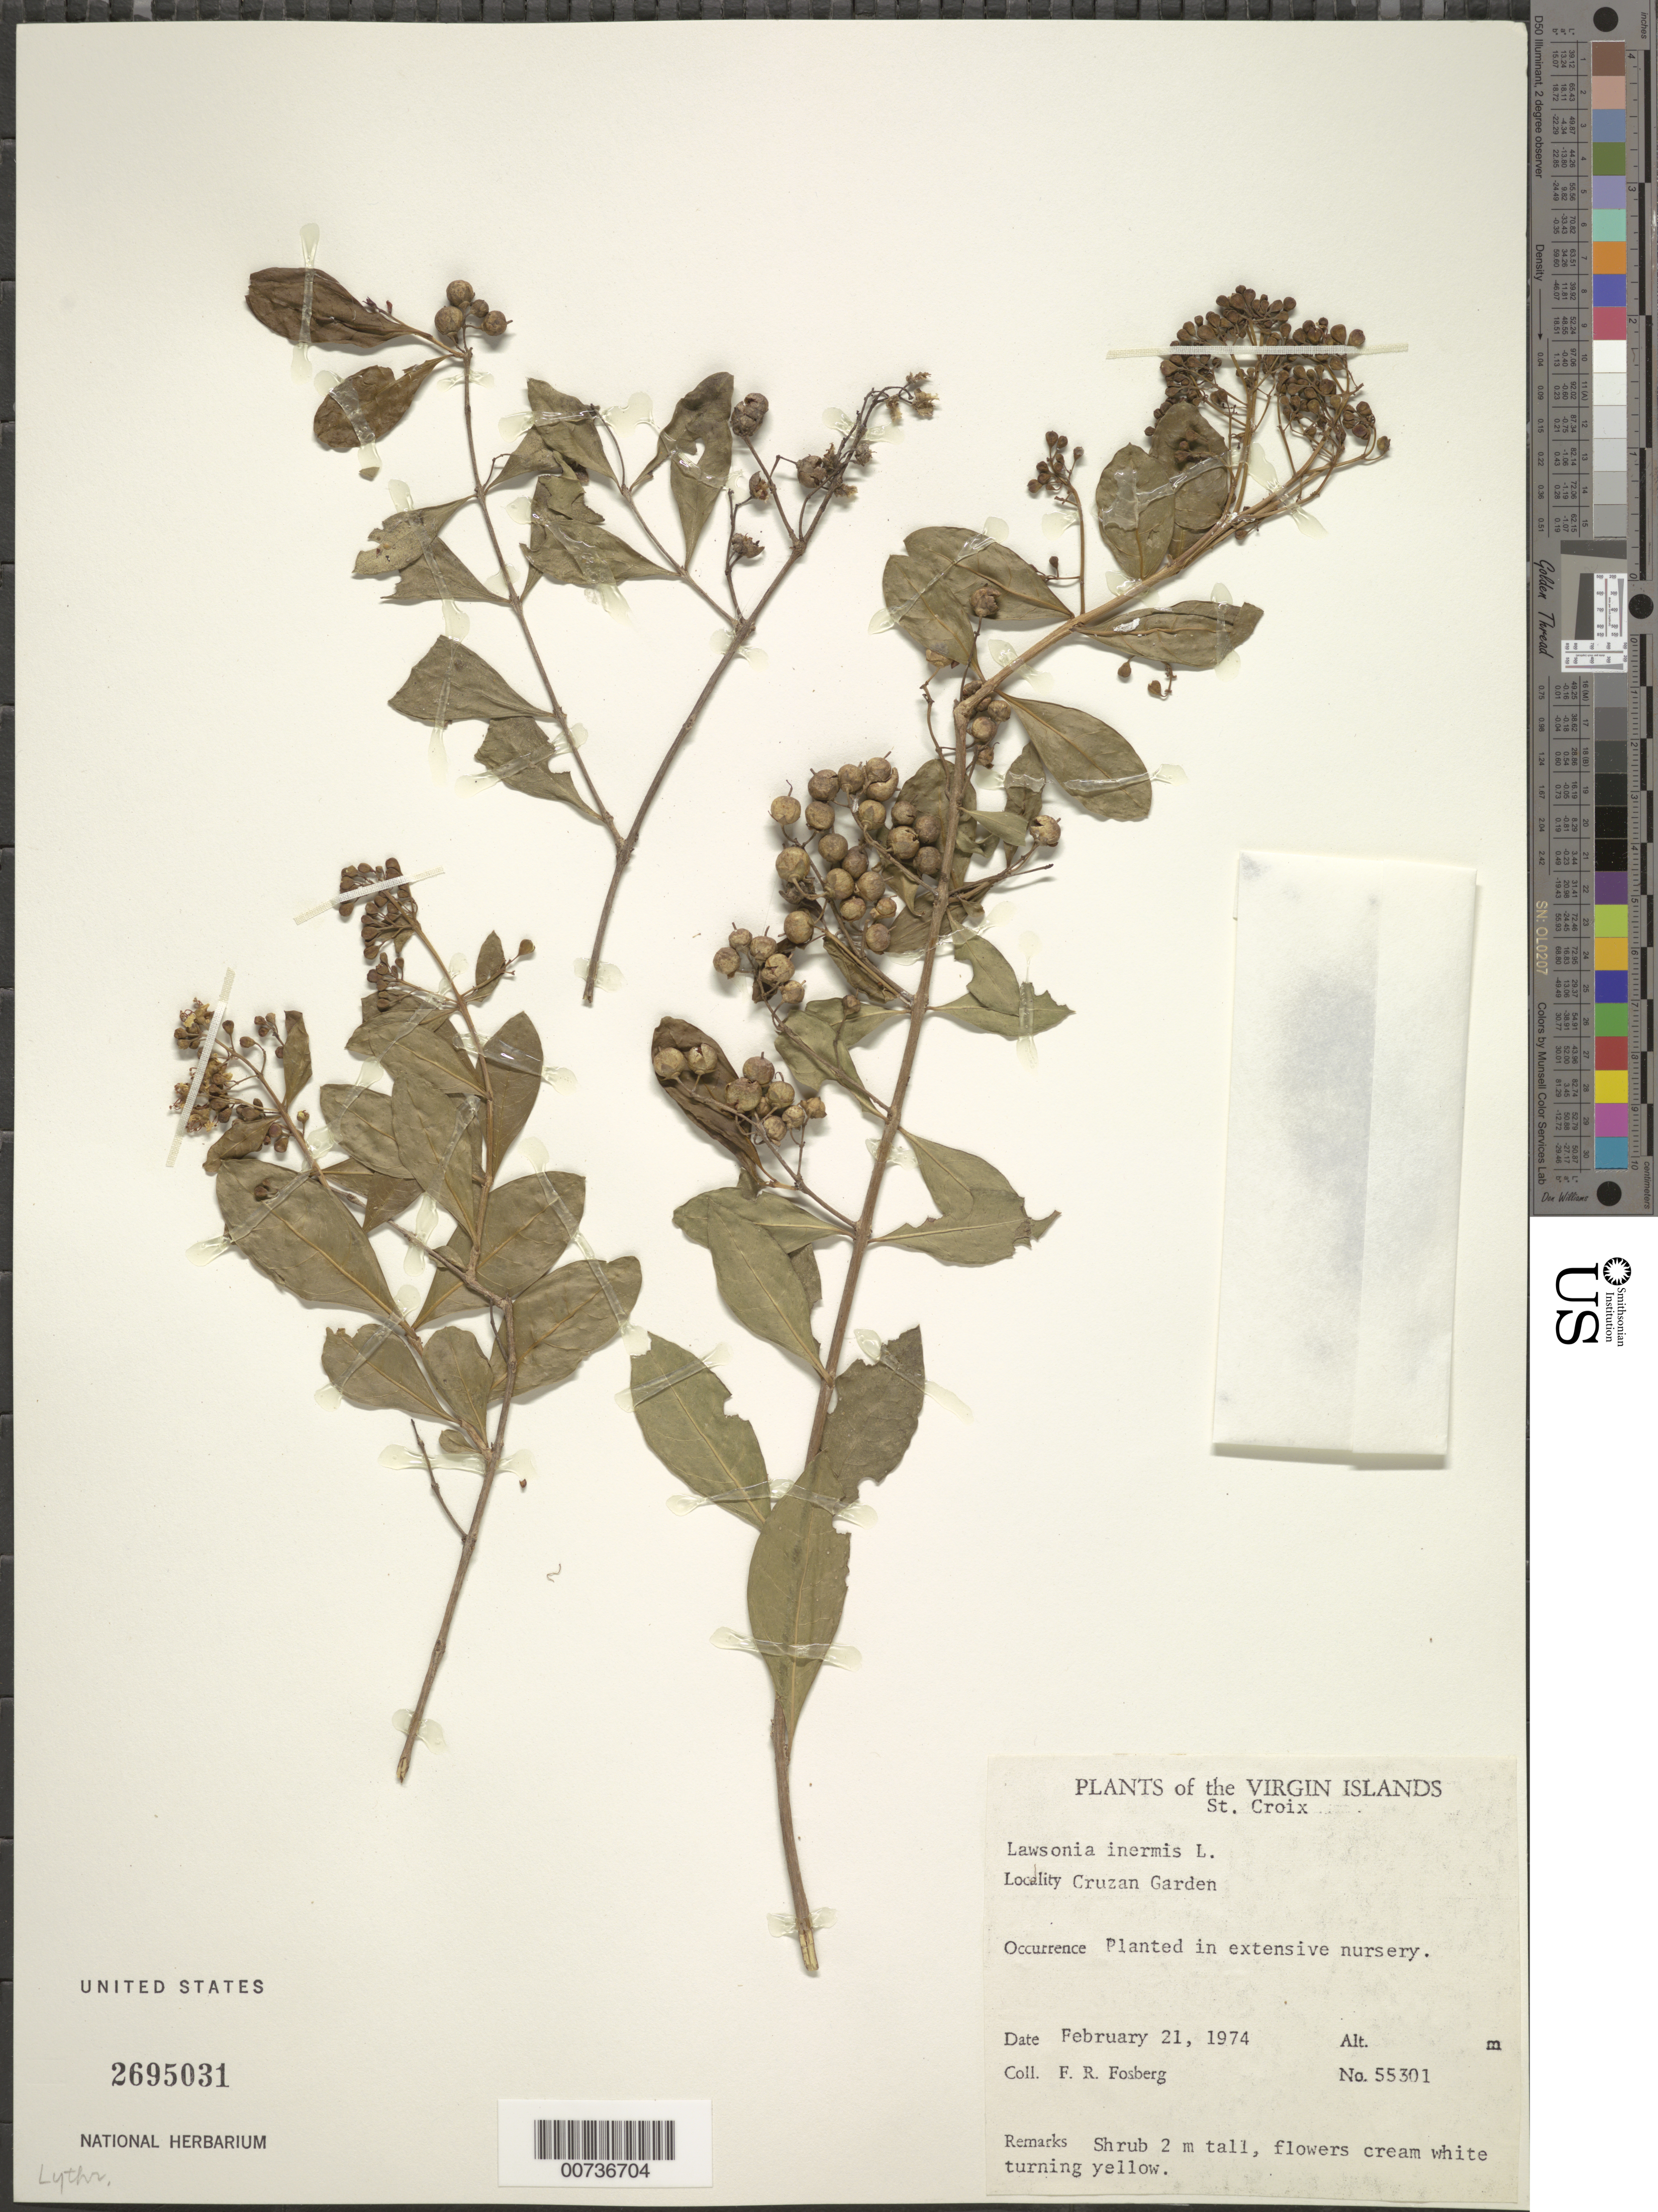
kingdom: Plantae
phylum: Tracheophyta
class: Magnoliopsida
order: Myrtales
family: Lythraceae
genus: Lawsonia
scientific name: Lawsonia inermis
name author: L.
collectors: F. R. Fosberg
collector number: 55301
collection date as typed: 21 Feb 1974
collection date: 1974-02-21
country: U.S. Virgin Islands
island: St. Croix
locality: Cruzan Garden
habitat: Planted in extensive nursery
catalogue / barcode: US 2695031